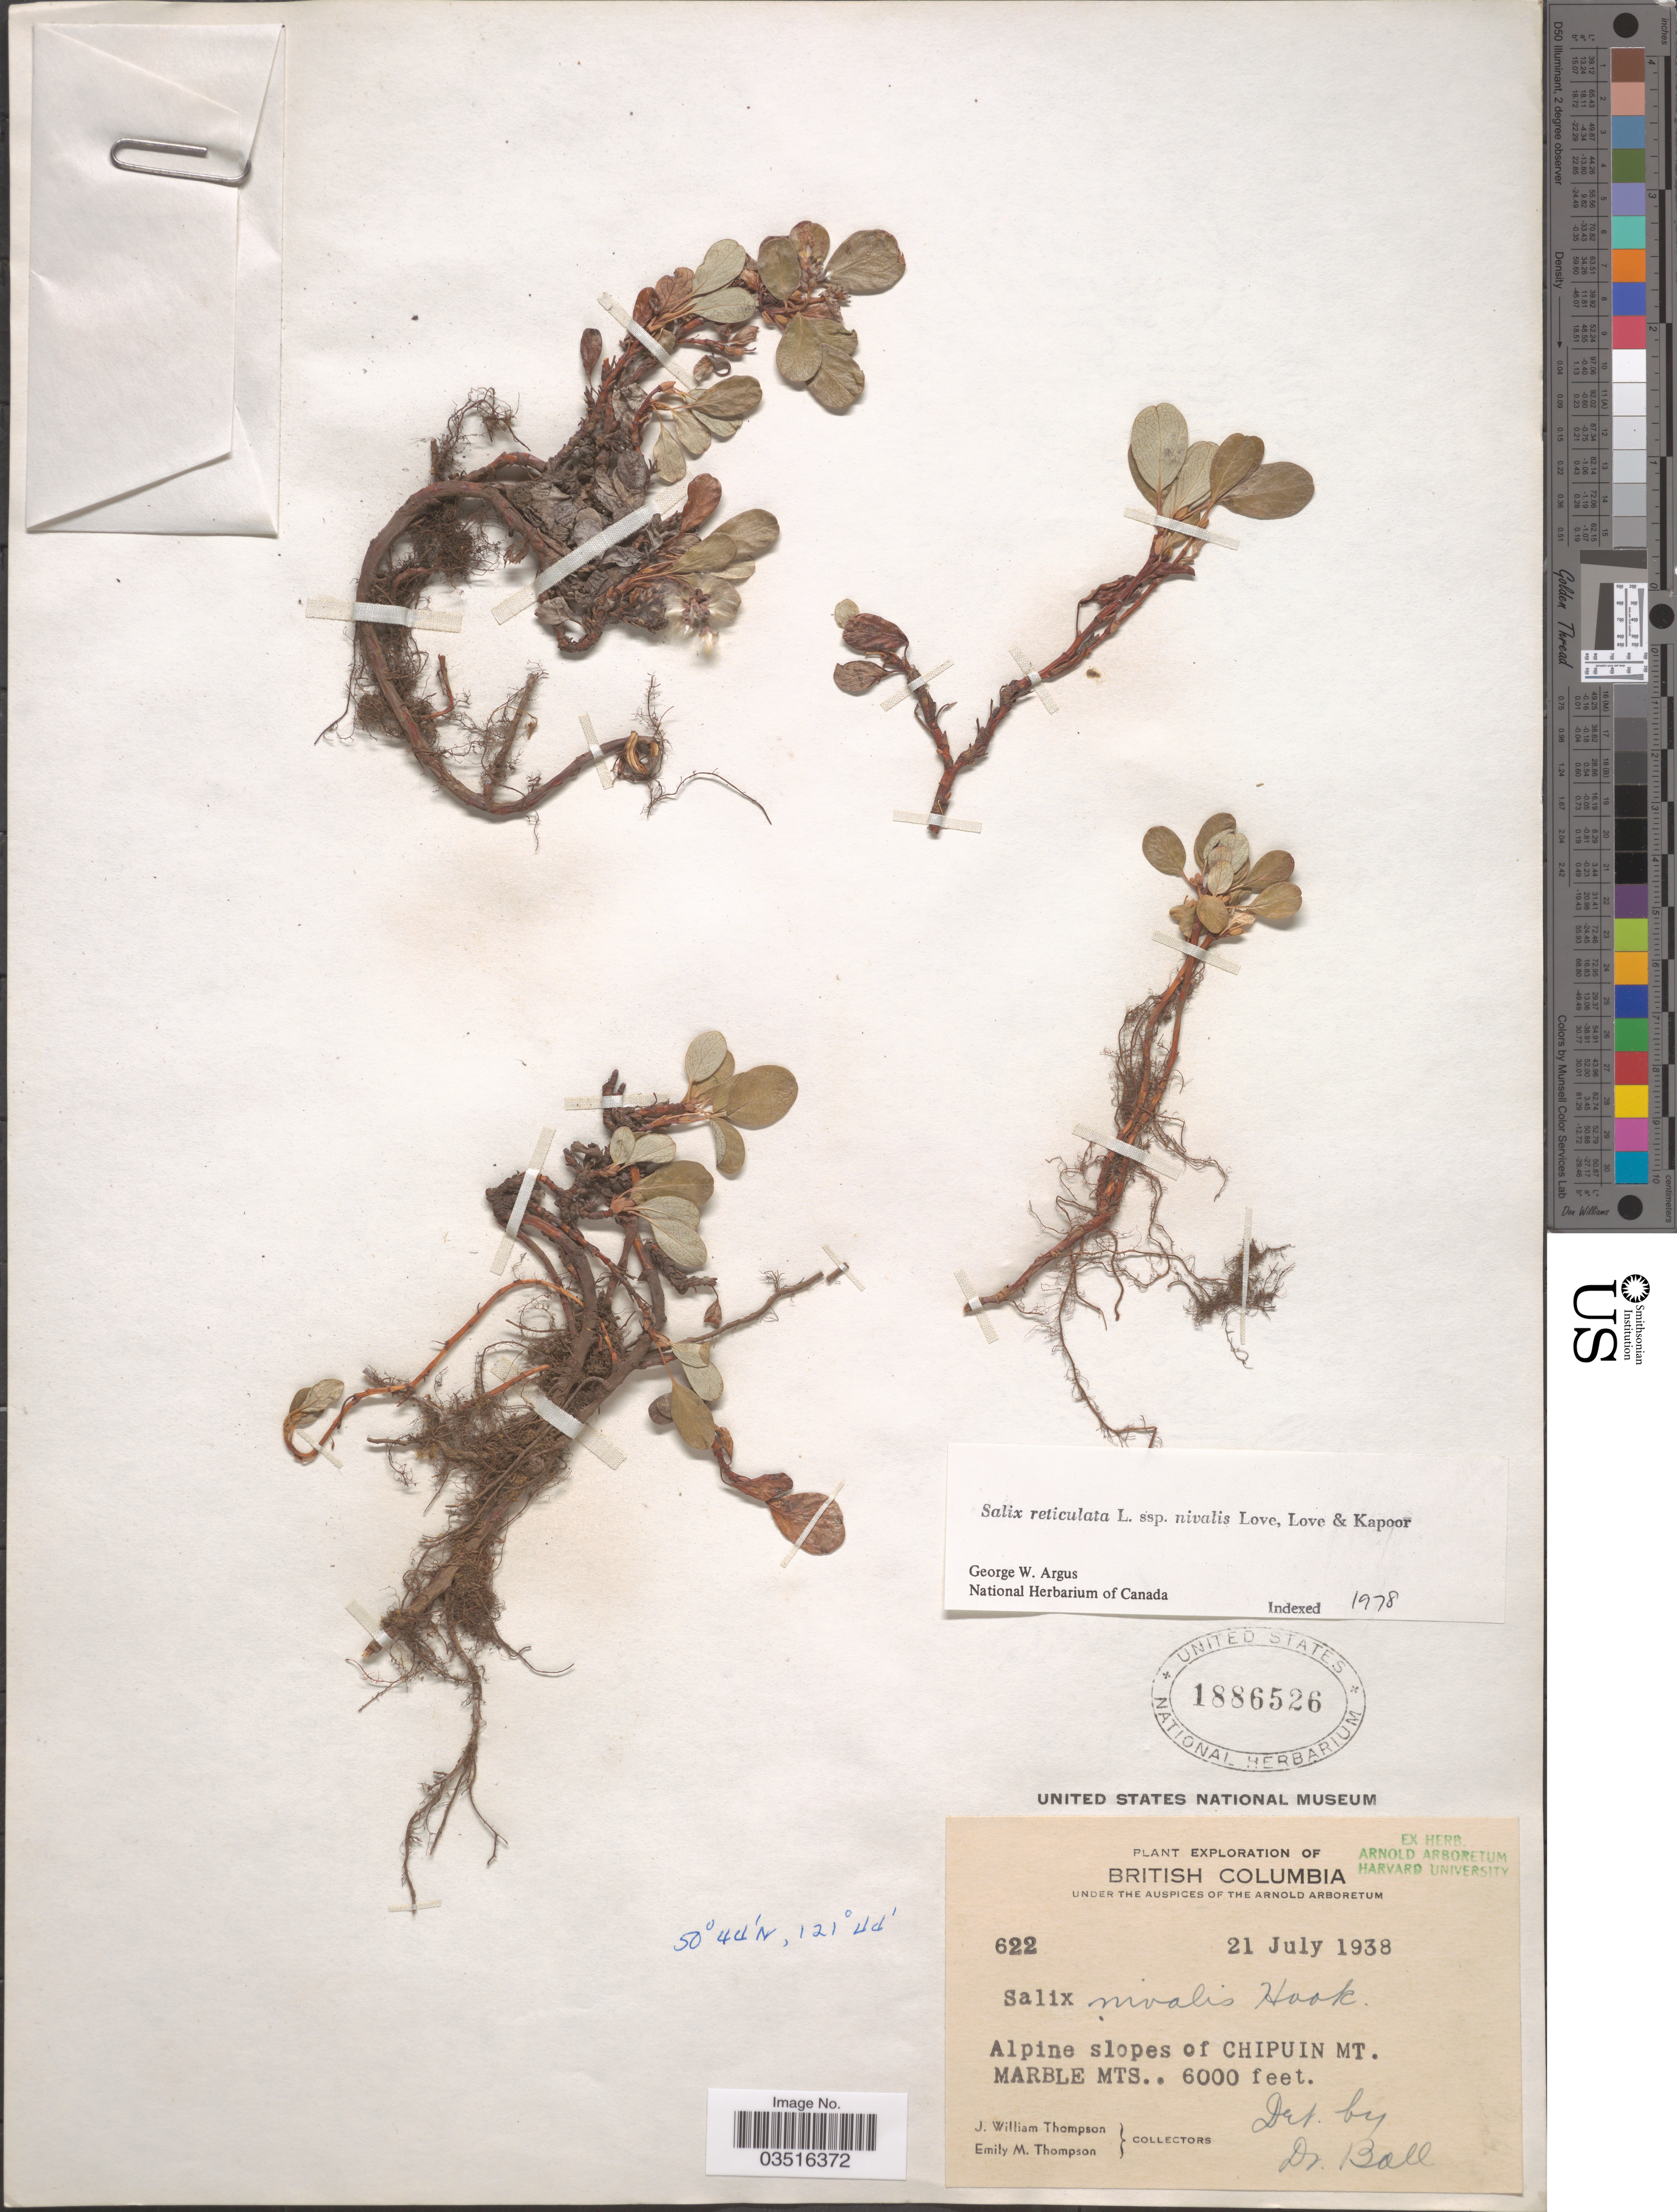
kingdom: Plantae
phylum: Tracheophyta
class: Magnoliopsida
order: Malpighiales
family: Salicaceae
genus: Salix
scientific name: Salix reticulata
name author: L.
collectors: J. W. Thompson & E. M. Thompson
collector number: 622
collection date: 1938-07-21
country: Canada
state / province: British Columbia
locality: Alpine slopes of Chipuin Mt. Marble Mts.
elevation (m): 1829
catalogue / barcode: US 1886526